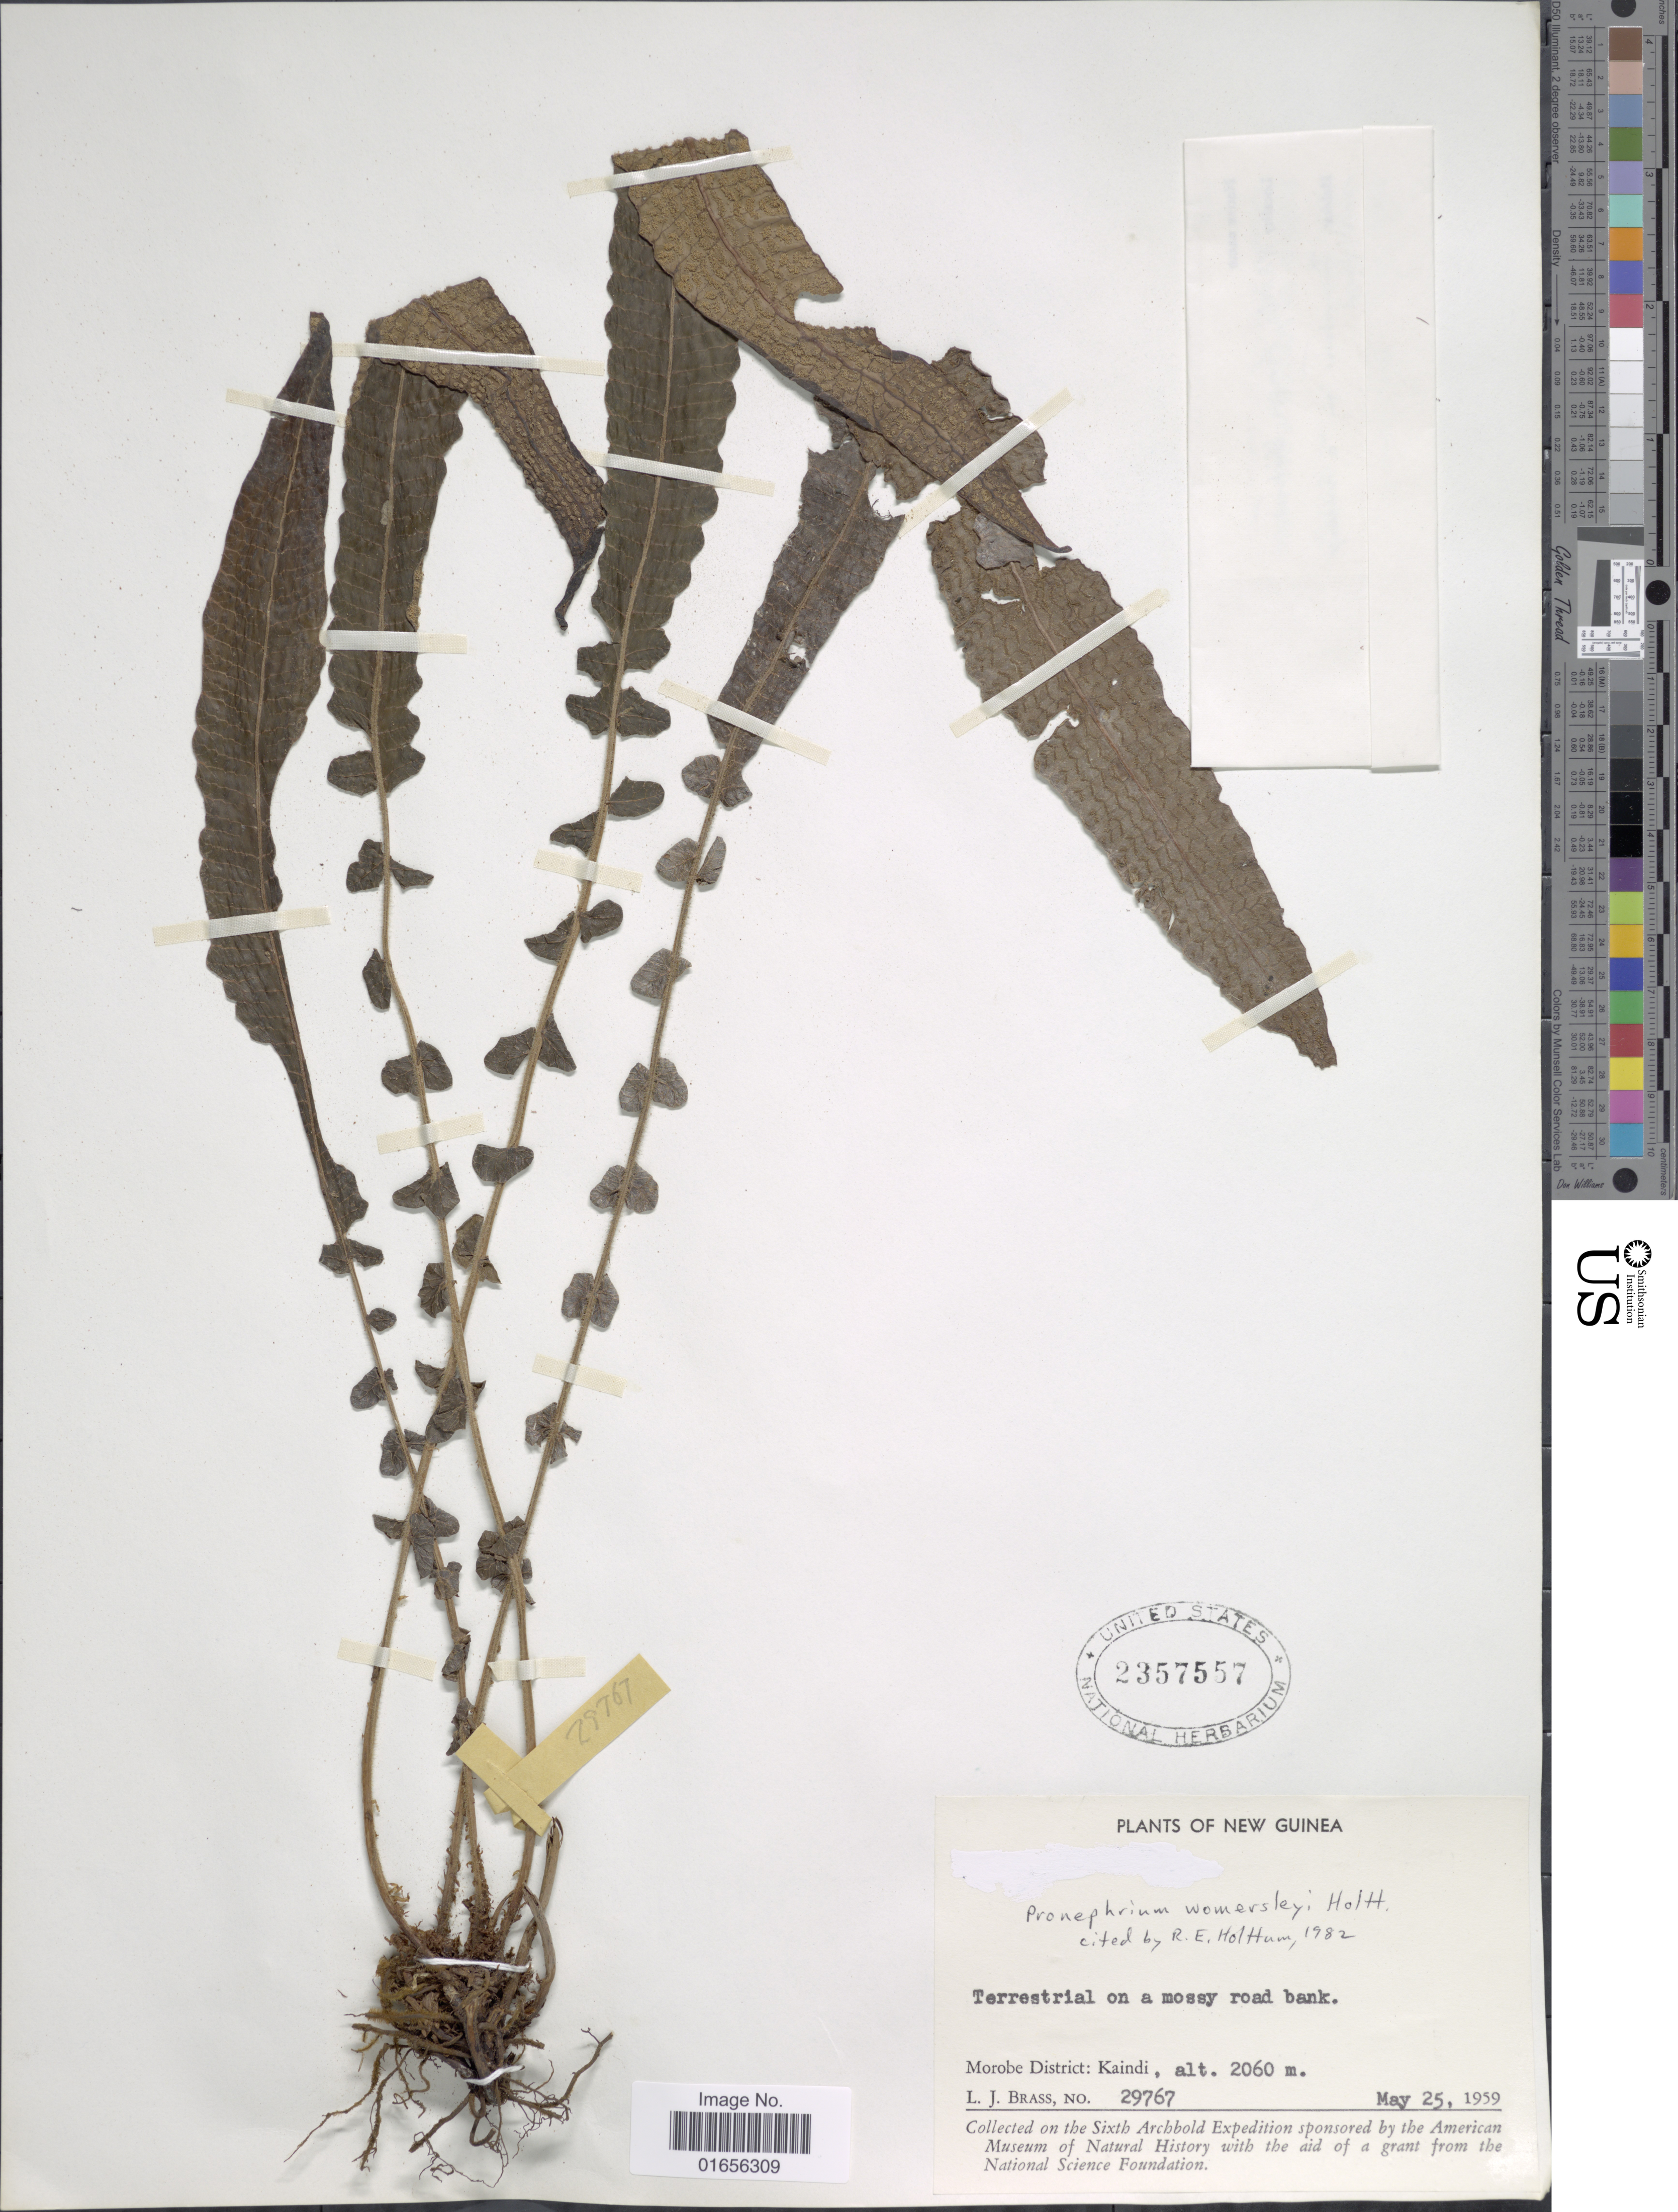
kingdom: Plantae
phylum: Tracheophyta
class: Polypodiopsida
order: Polypodiales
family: Thelypteridaceae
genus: Pronephrium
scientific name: Pronephrium womersleyi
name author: Holttum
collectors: L. J. Brass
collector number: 29767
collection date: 1959-05-25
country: Papua New Guinea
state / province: Morobe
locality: New Guinea, Morobe District: Kaindi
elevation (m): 2060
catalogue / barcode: US 2357557